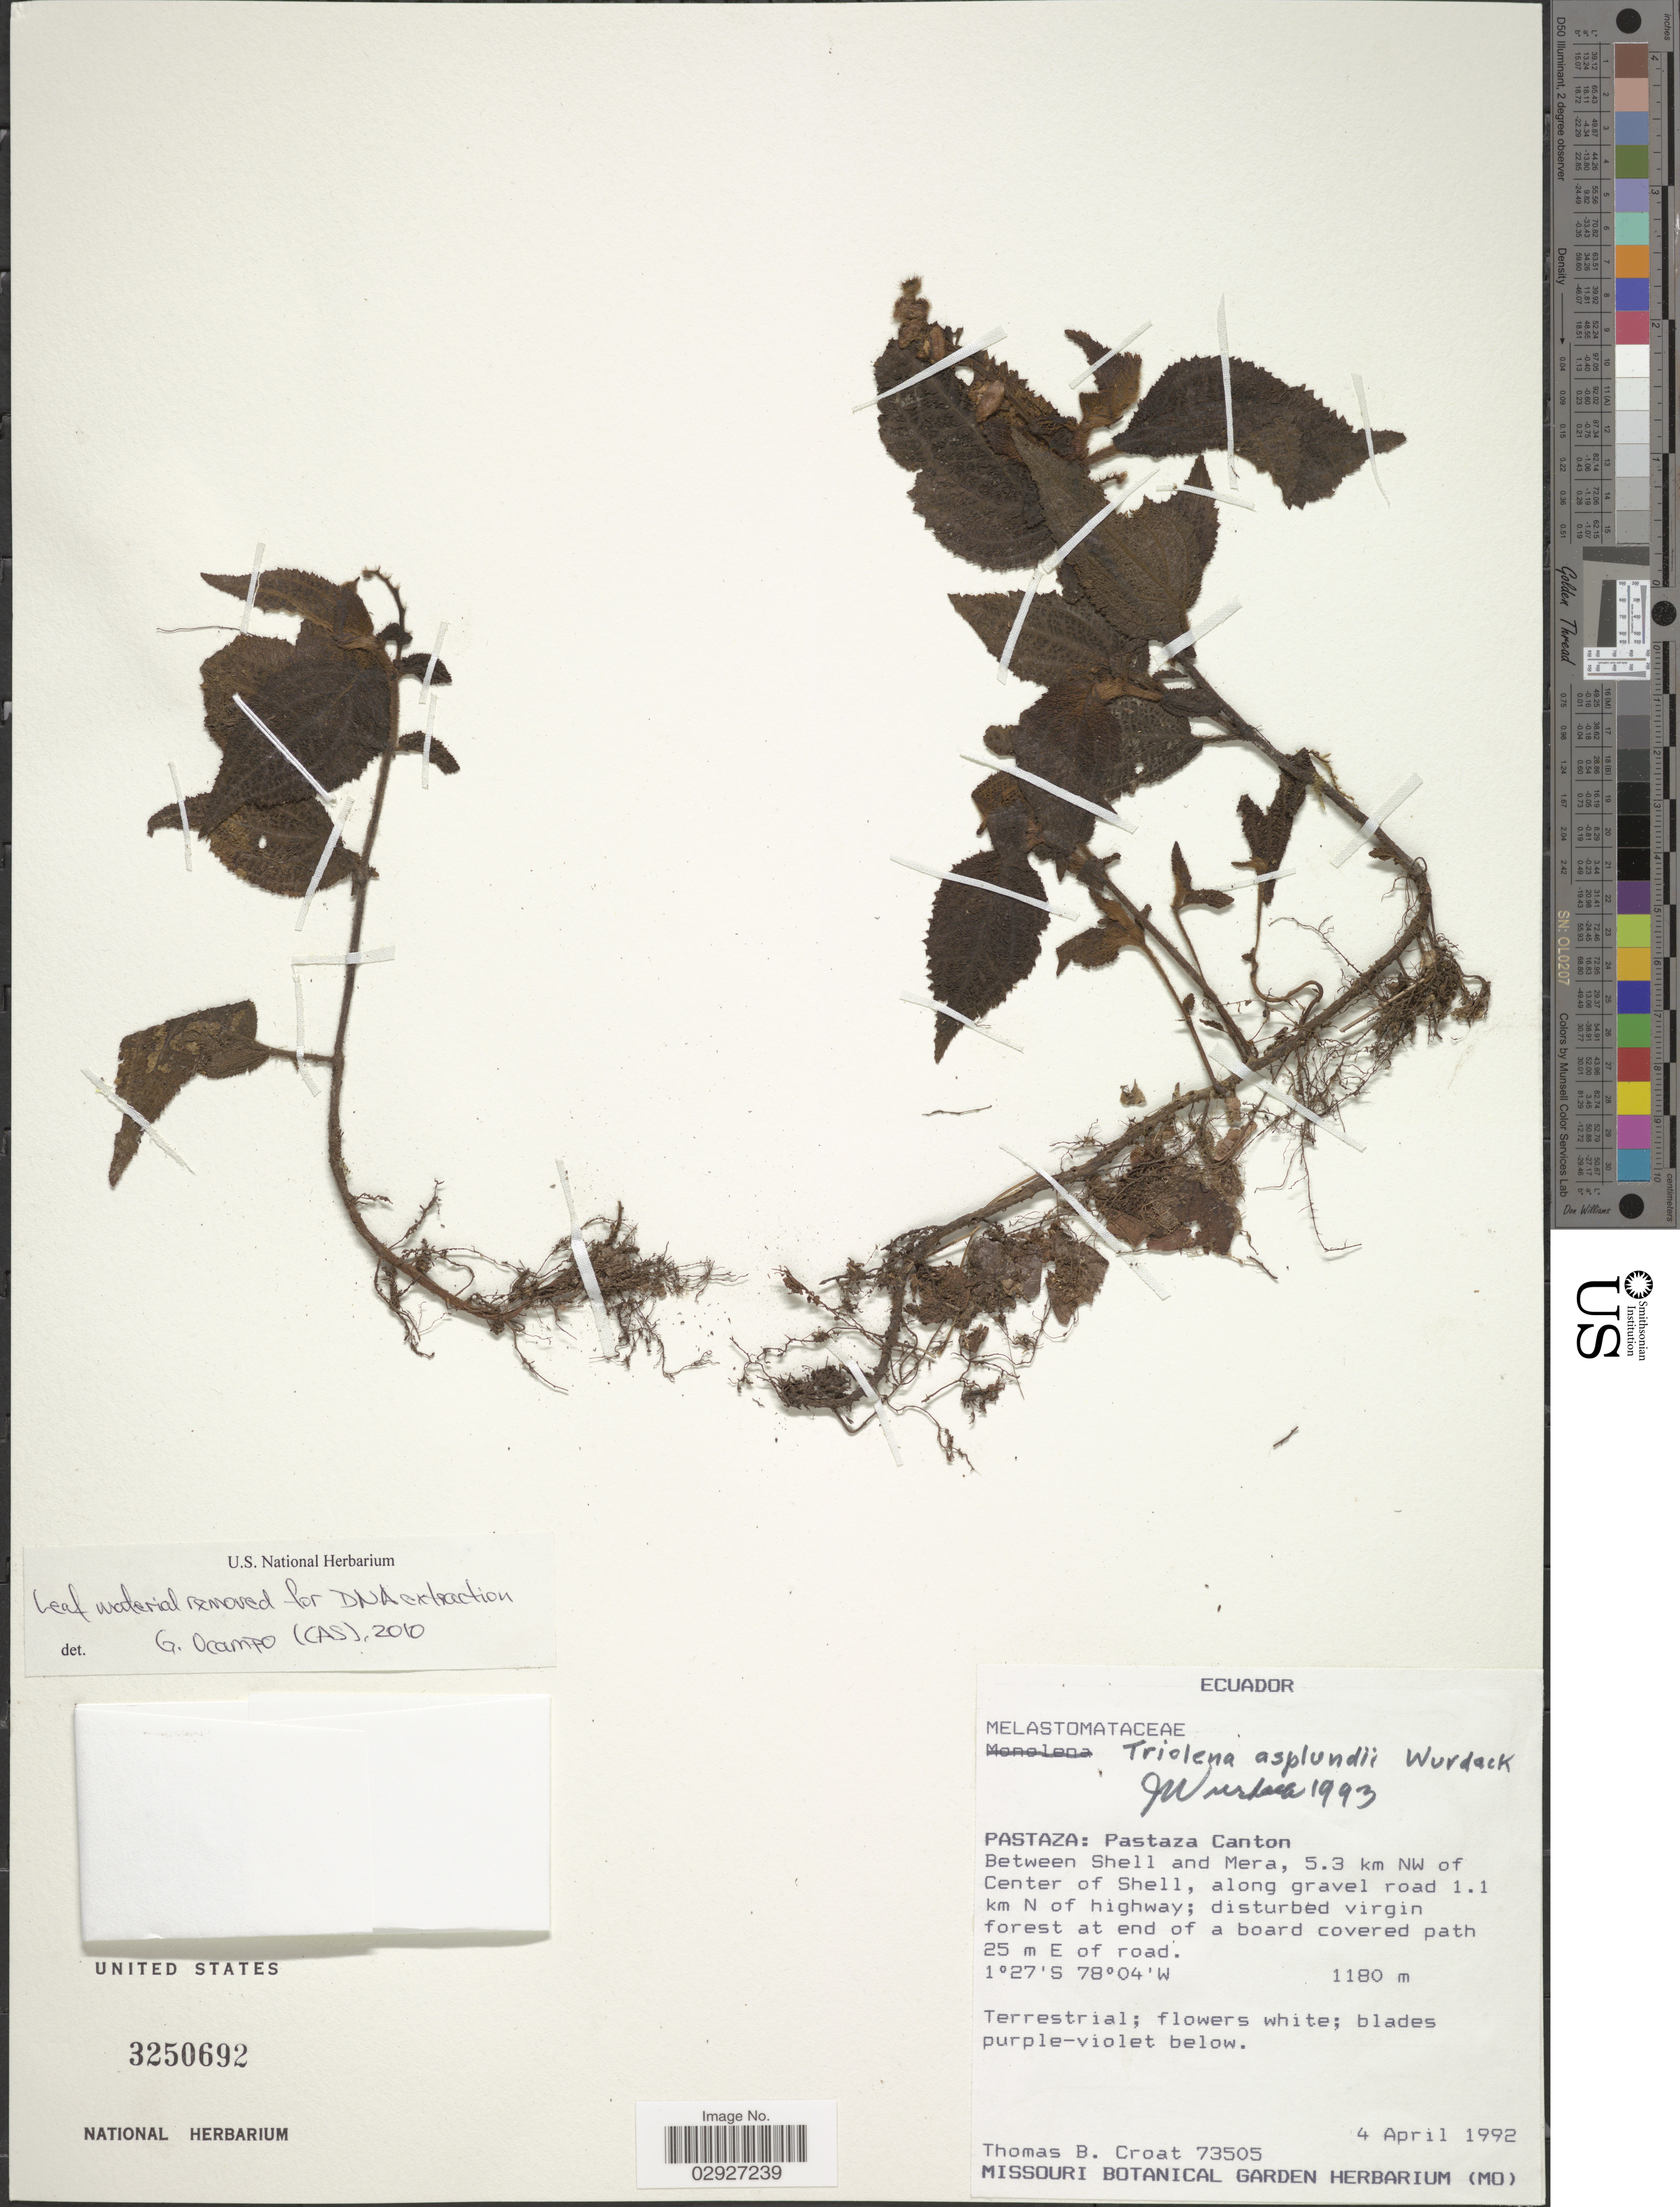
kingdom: Plantae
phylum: Tracheophyta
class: Magnoliopsida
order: Myrtales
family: Melastomataceae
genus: Triolena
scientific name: Triolena asplundii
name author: Wurdack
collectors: T. B. Croat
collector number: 73505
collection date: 1992-04-04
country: Ecuador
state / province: Pastaza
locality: Pastaza Canton, Between Shell and Mera, 5.3 km NW of Center of Shell, along gravel road 1.1 km N of highway, disturbed virgin forest at end of a board covered path 25 m E of road.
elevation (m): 1180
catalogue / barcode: US 3250692